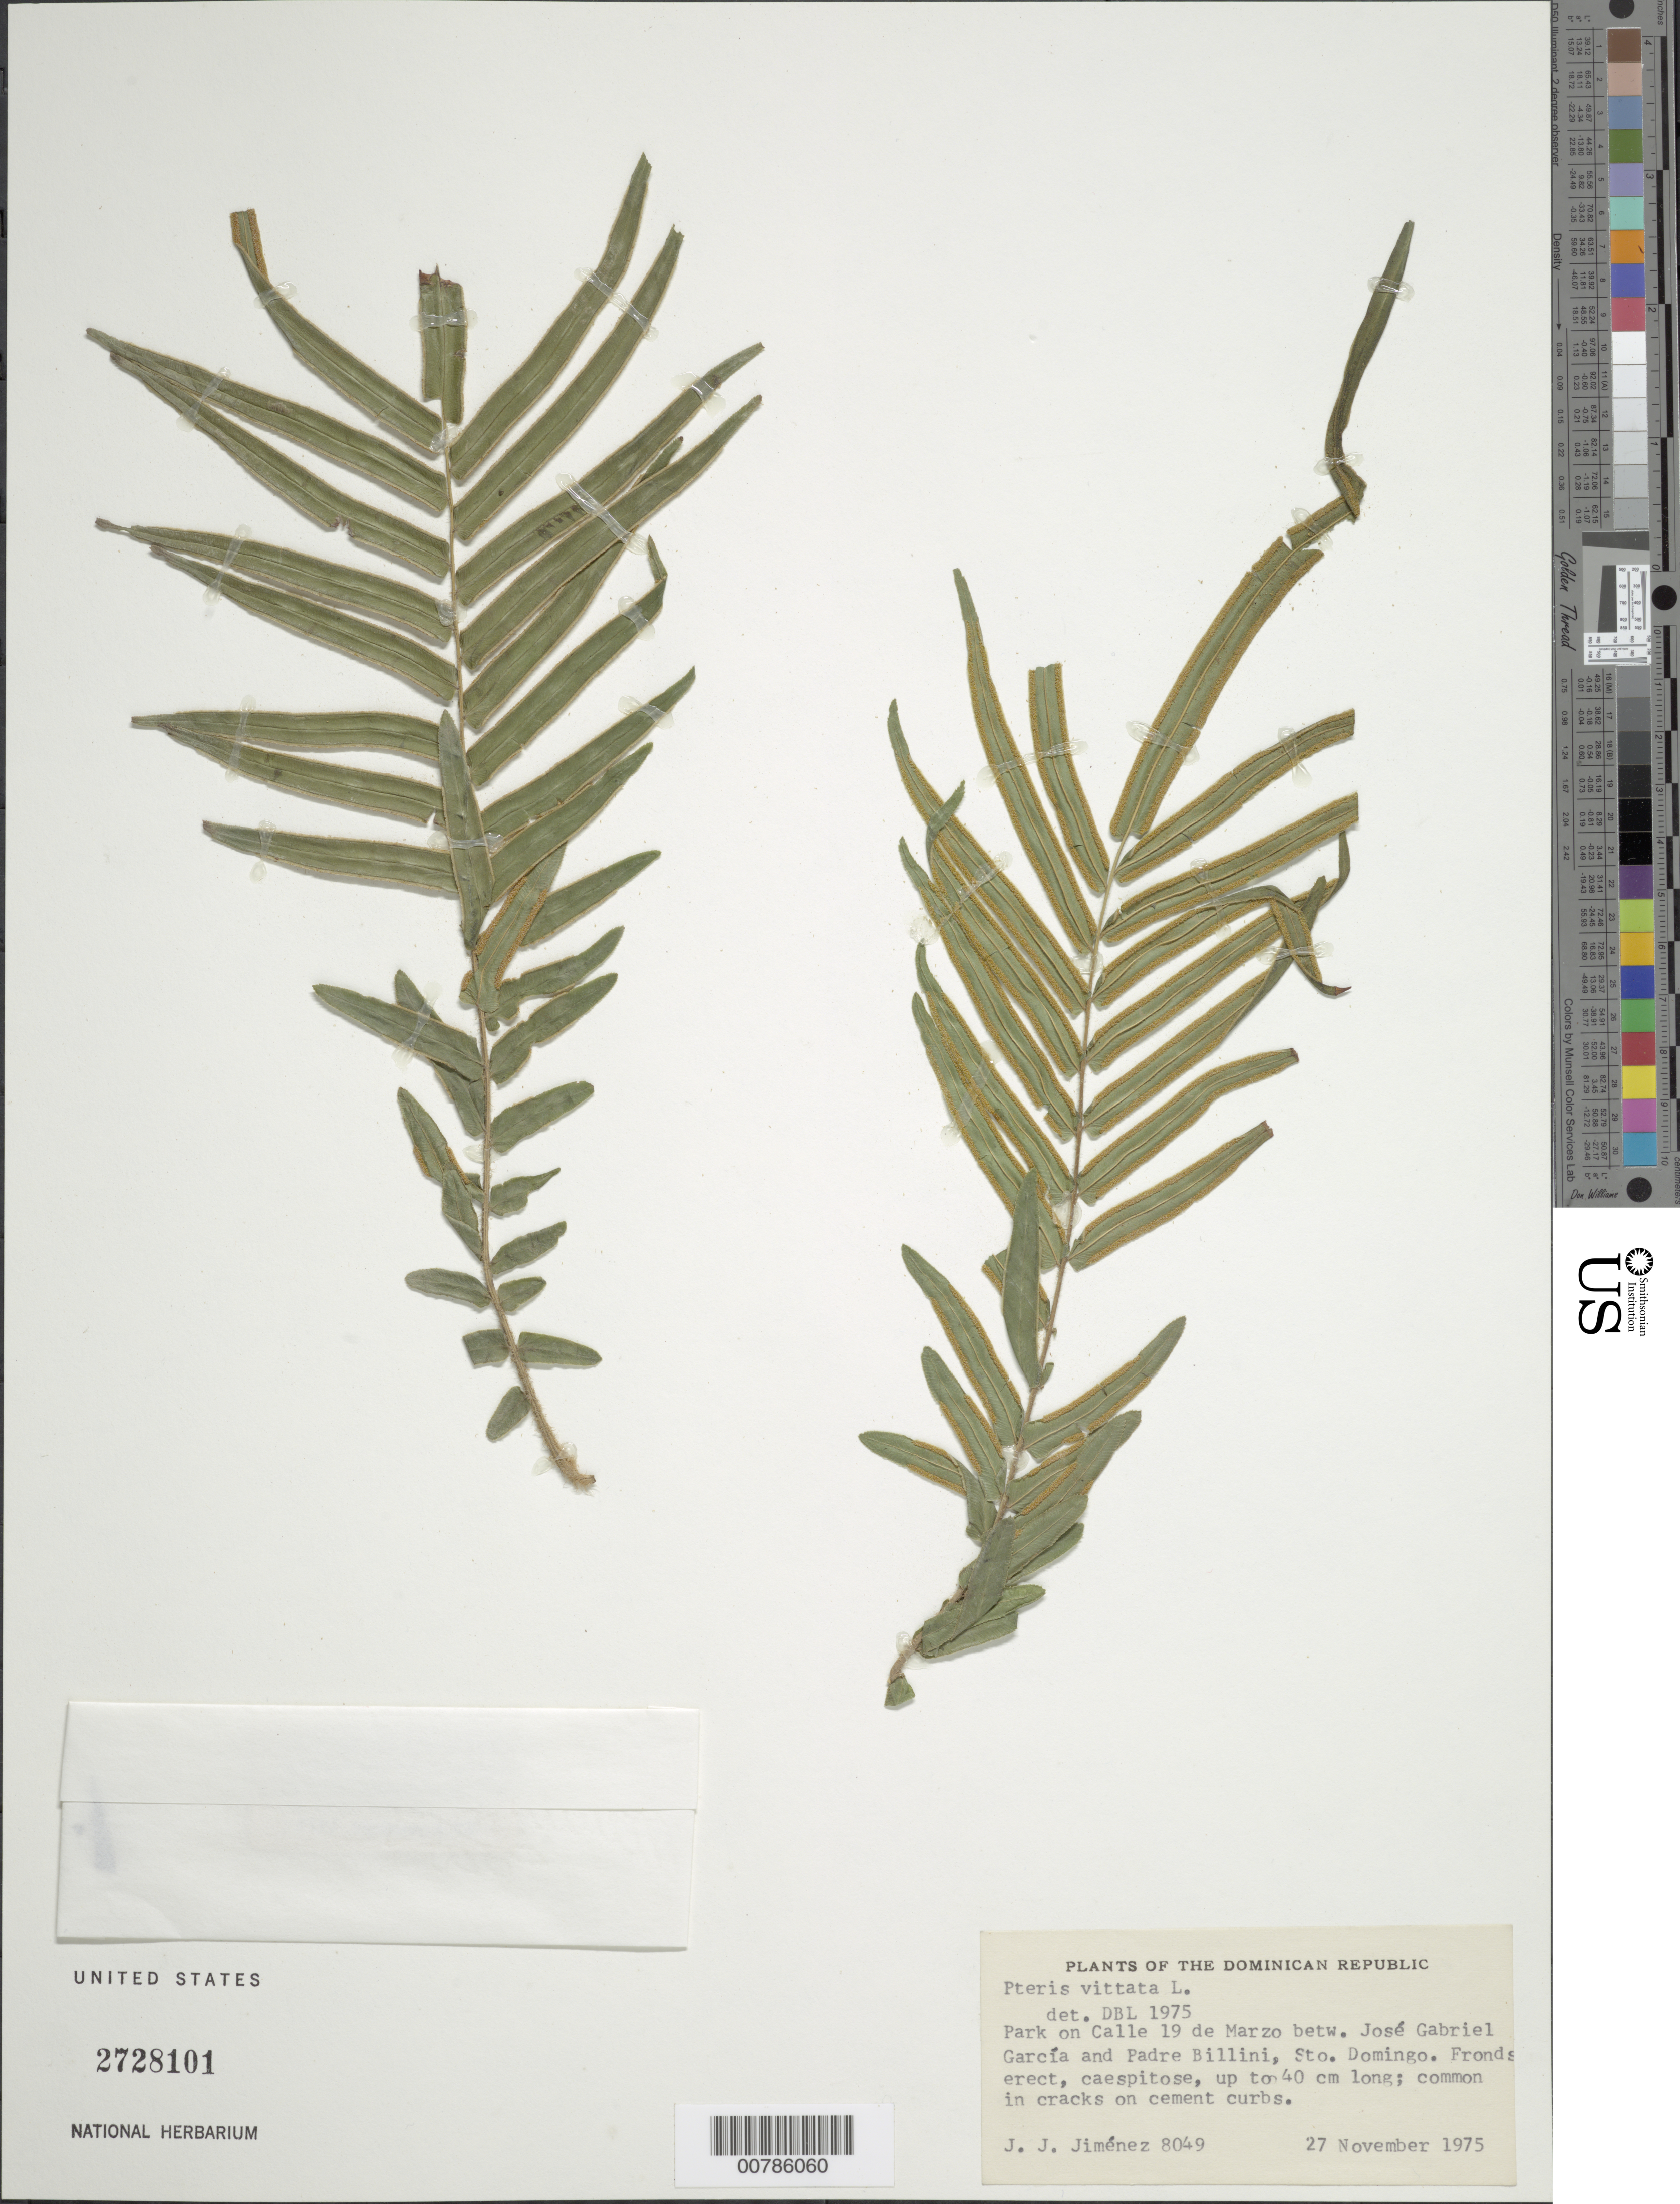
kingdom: Plantae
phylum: Tracheophyta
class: Polypodiopsida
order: Polypodiales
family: Pteridaceae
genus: Pteris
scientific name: Pteris vittata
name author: L.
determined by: Lellinger, David B., (BOT), Smithsonian Institution - National Museum of Natural History (UNITED STATES)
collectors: J. J. Jiménez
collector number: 8049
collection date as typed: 27 Nov 1975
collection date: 1975-11-27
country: Dominican Republic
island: Hispaniola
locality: Parqueo, Calle 19 de Marzo entre José Gabriel García y Padre Billini, Ciudad de Santo Domingo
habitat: In cracks on cement curbs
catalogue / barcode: US 2728101